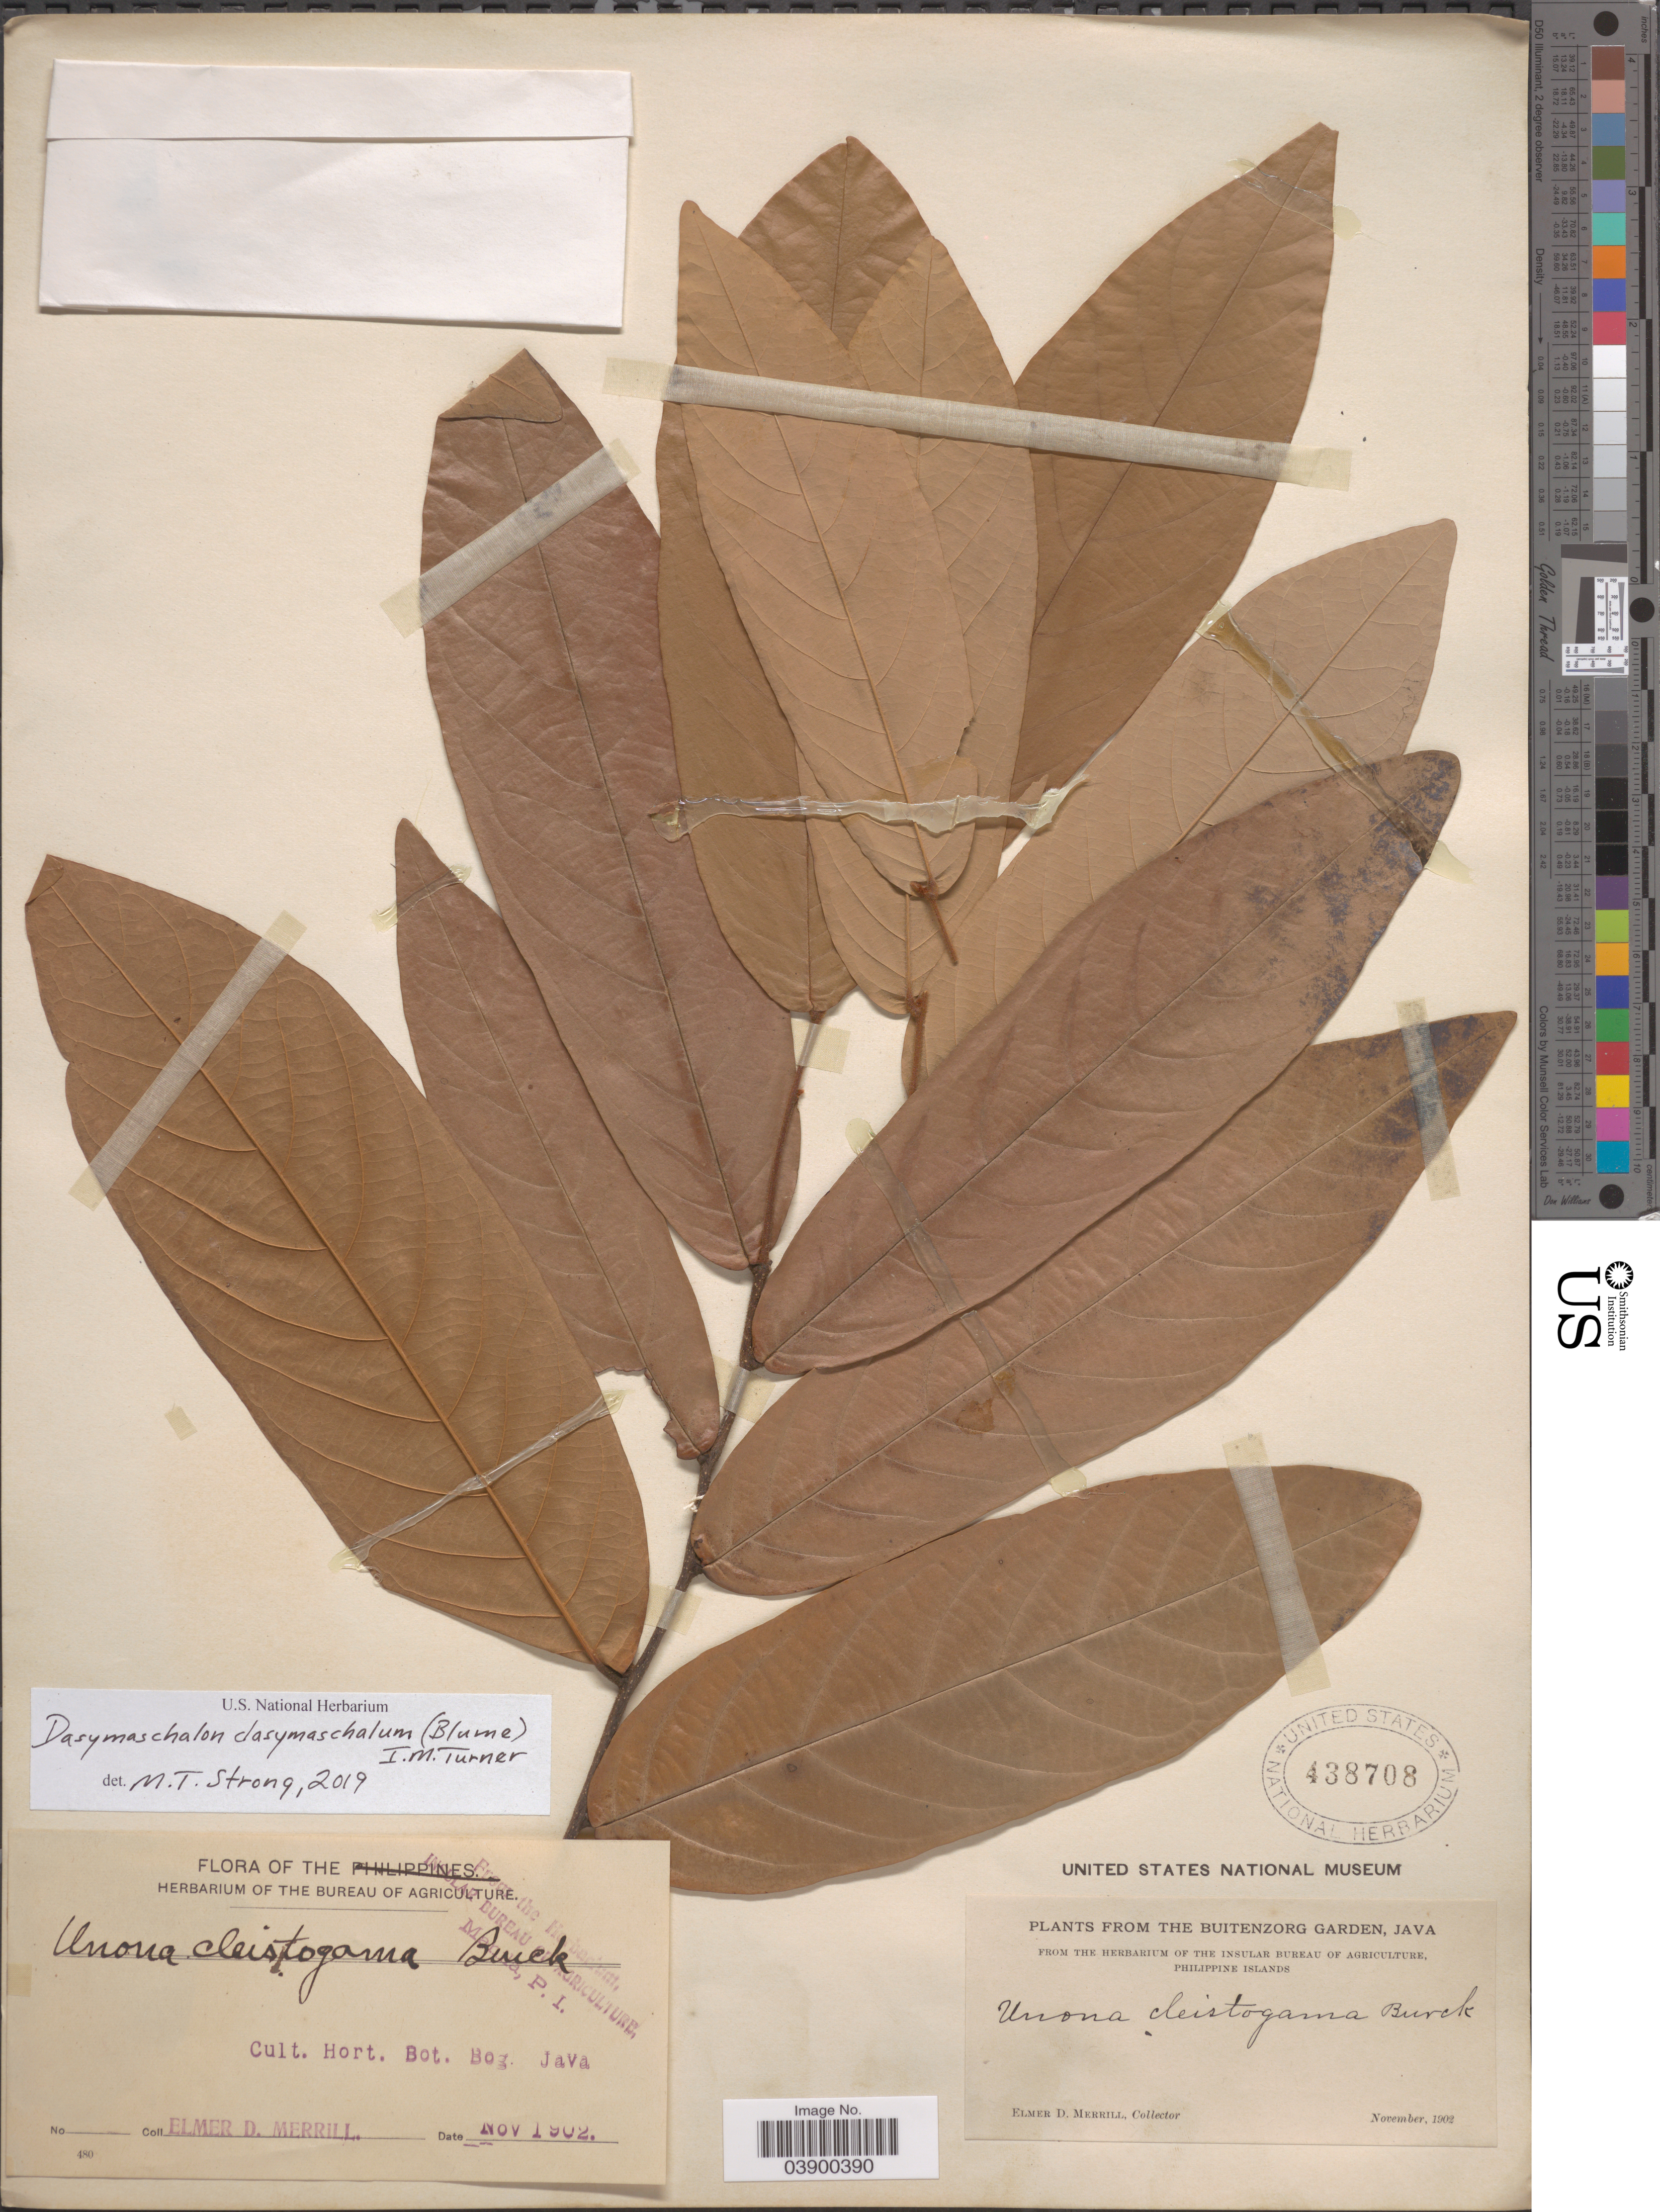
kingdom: Plantae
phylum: Tracheophyta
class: Magnoliopsida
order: Magnoliales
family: Annonaceae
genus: Dasymaschalon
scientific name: Dasymaschalon dasymaschalum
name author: (Blume) I.M. Turner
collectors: E. D. Merrill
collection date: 1902-11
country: Indonesia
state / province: Java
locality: The Buitenzorg Garden. Cult. Hort. Bot. Bog.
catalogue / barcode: US 438708